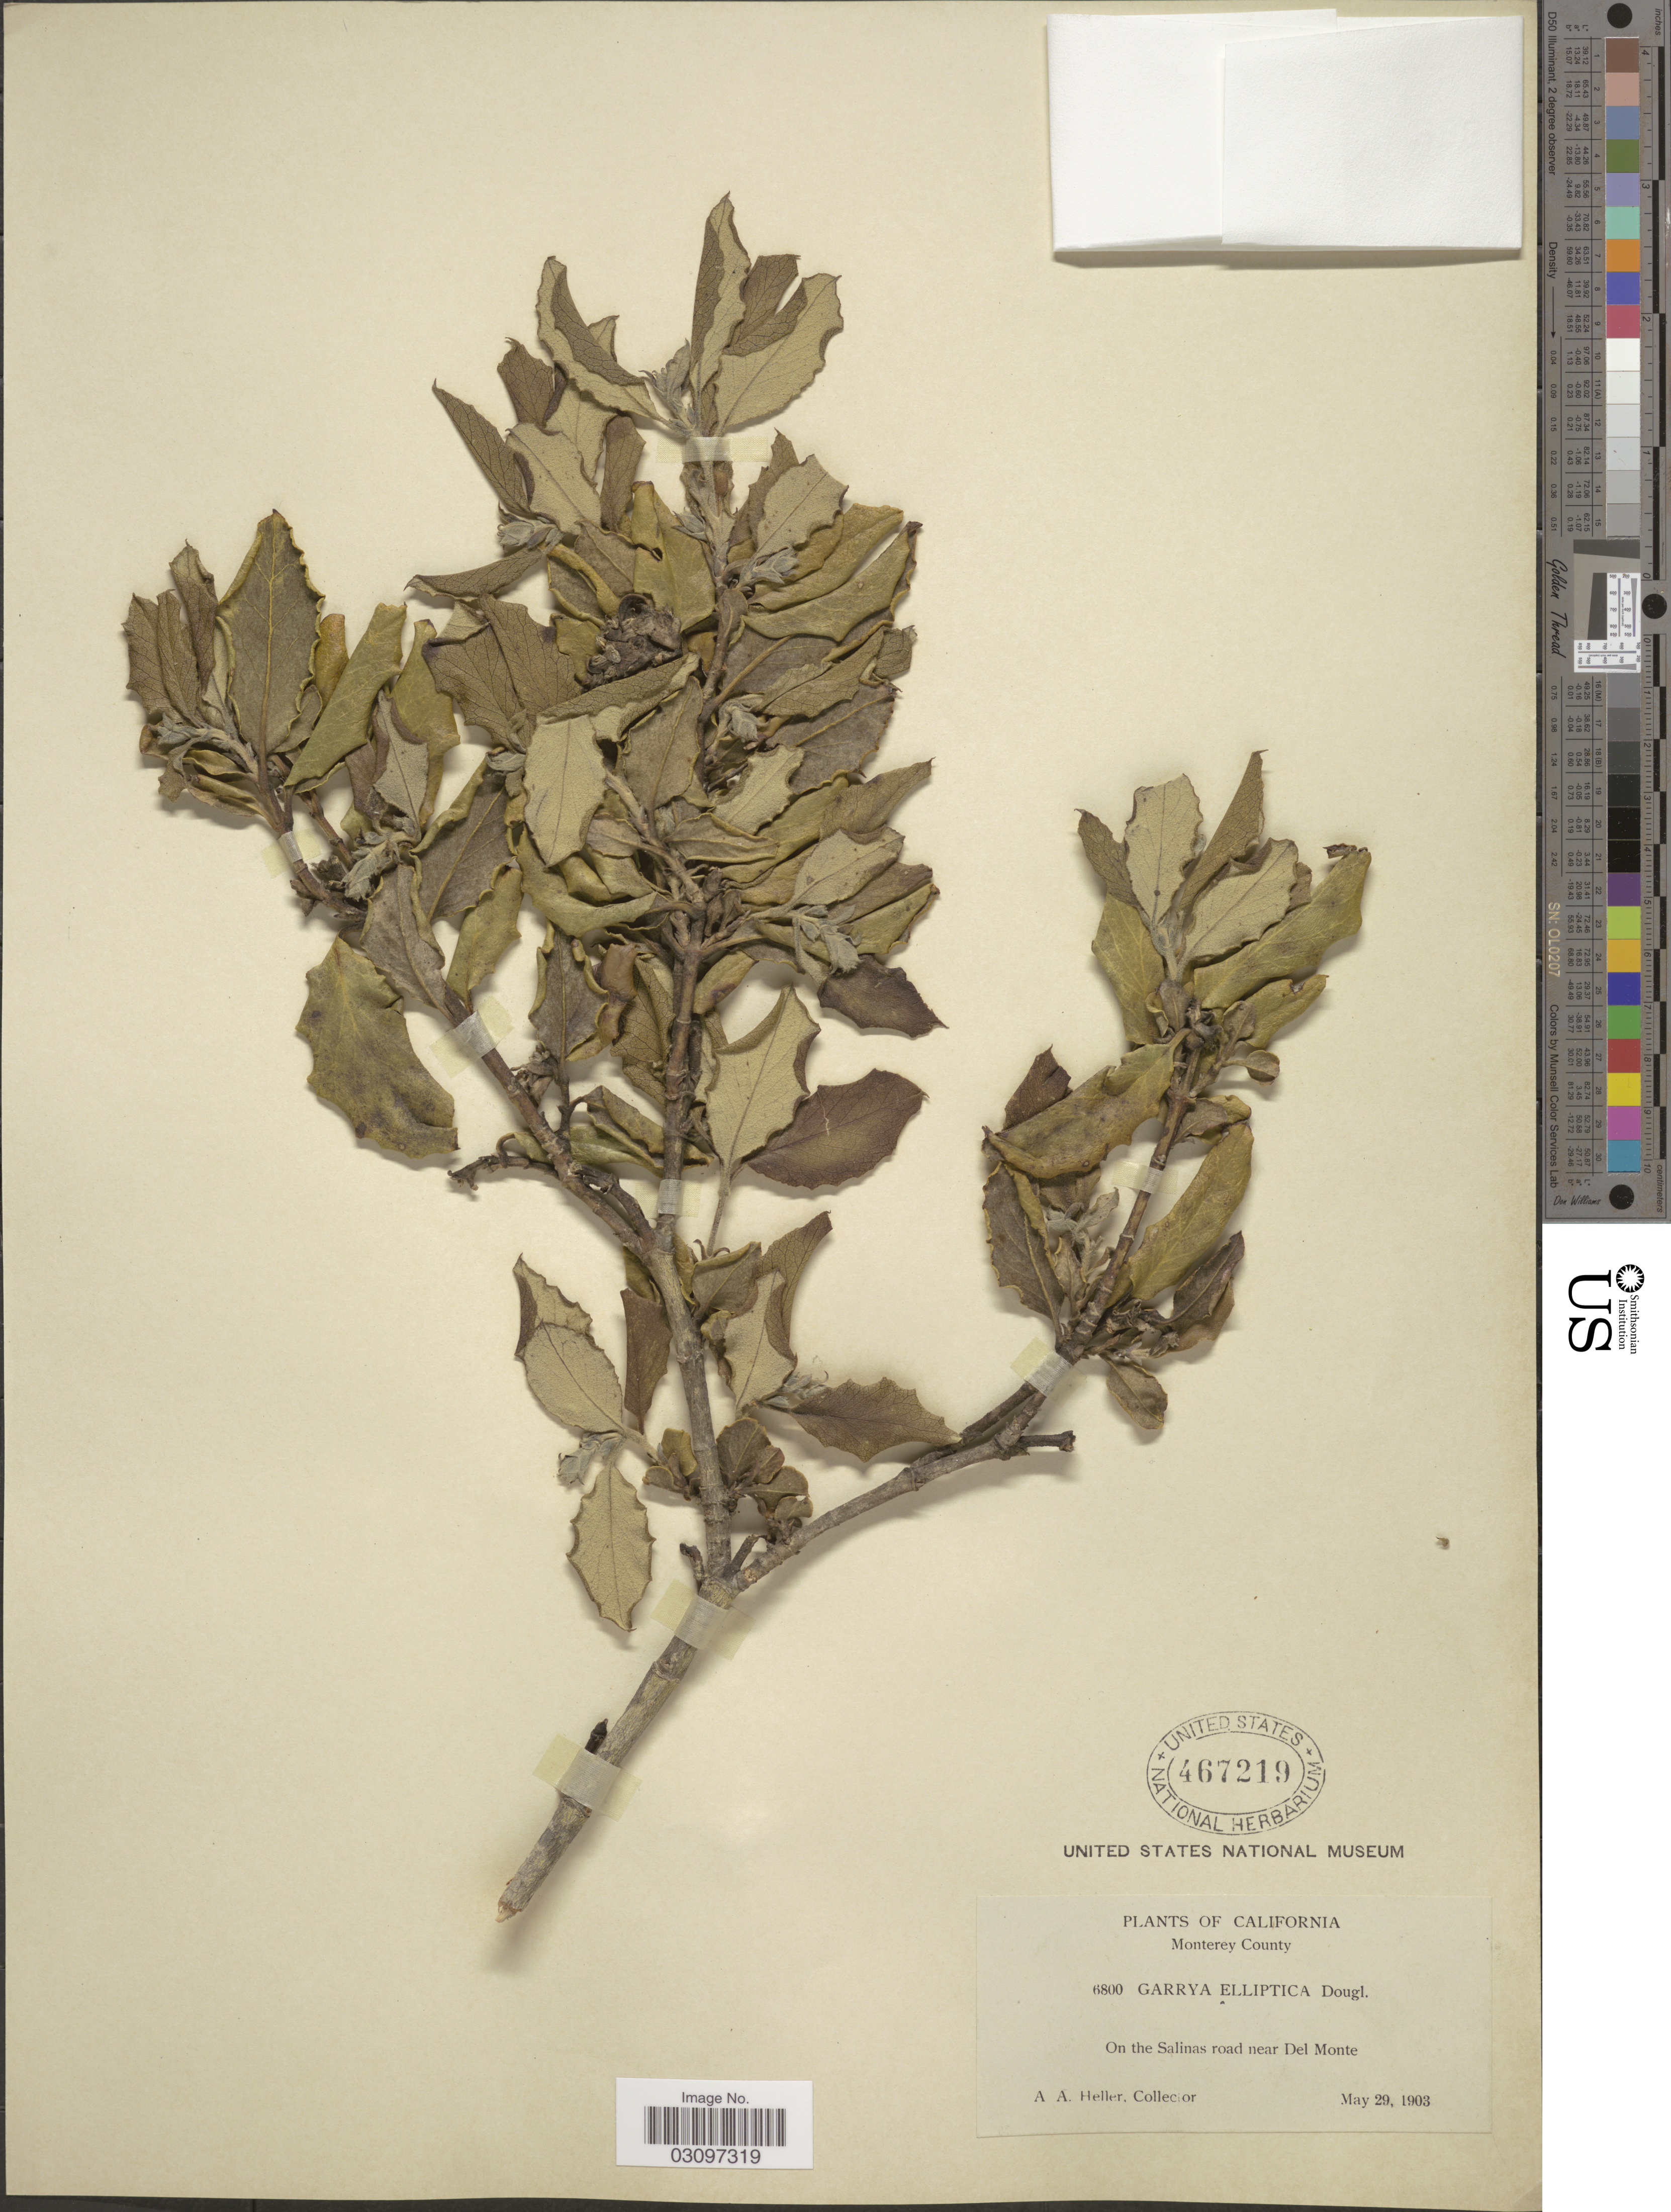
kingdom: Plantae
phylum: Tracheophyta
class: Magnoliopsida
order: Garryales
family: Garryaceae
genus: Garrya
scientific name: Garrya elliptica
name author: Douglas ex Lindl.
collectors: A. A. Heller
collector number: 6800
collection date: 1903-05-29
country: United States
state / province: California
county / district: Monterey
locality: Monterey County. On the Salinas road near Del Monte.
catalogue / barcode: US 467219